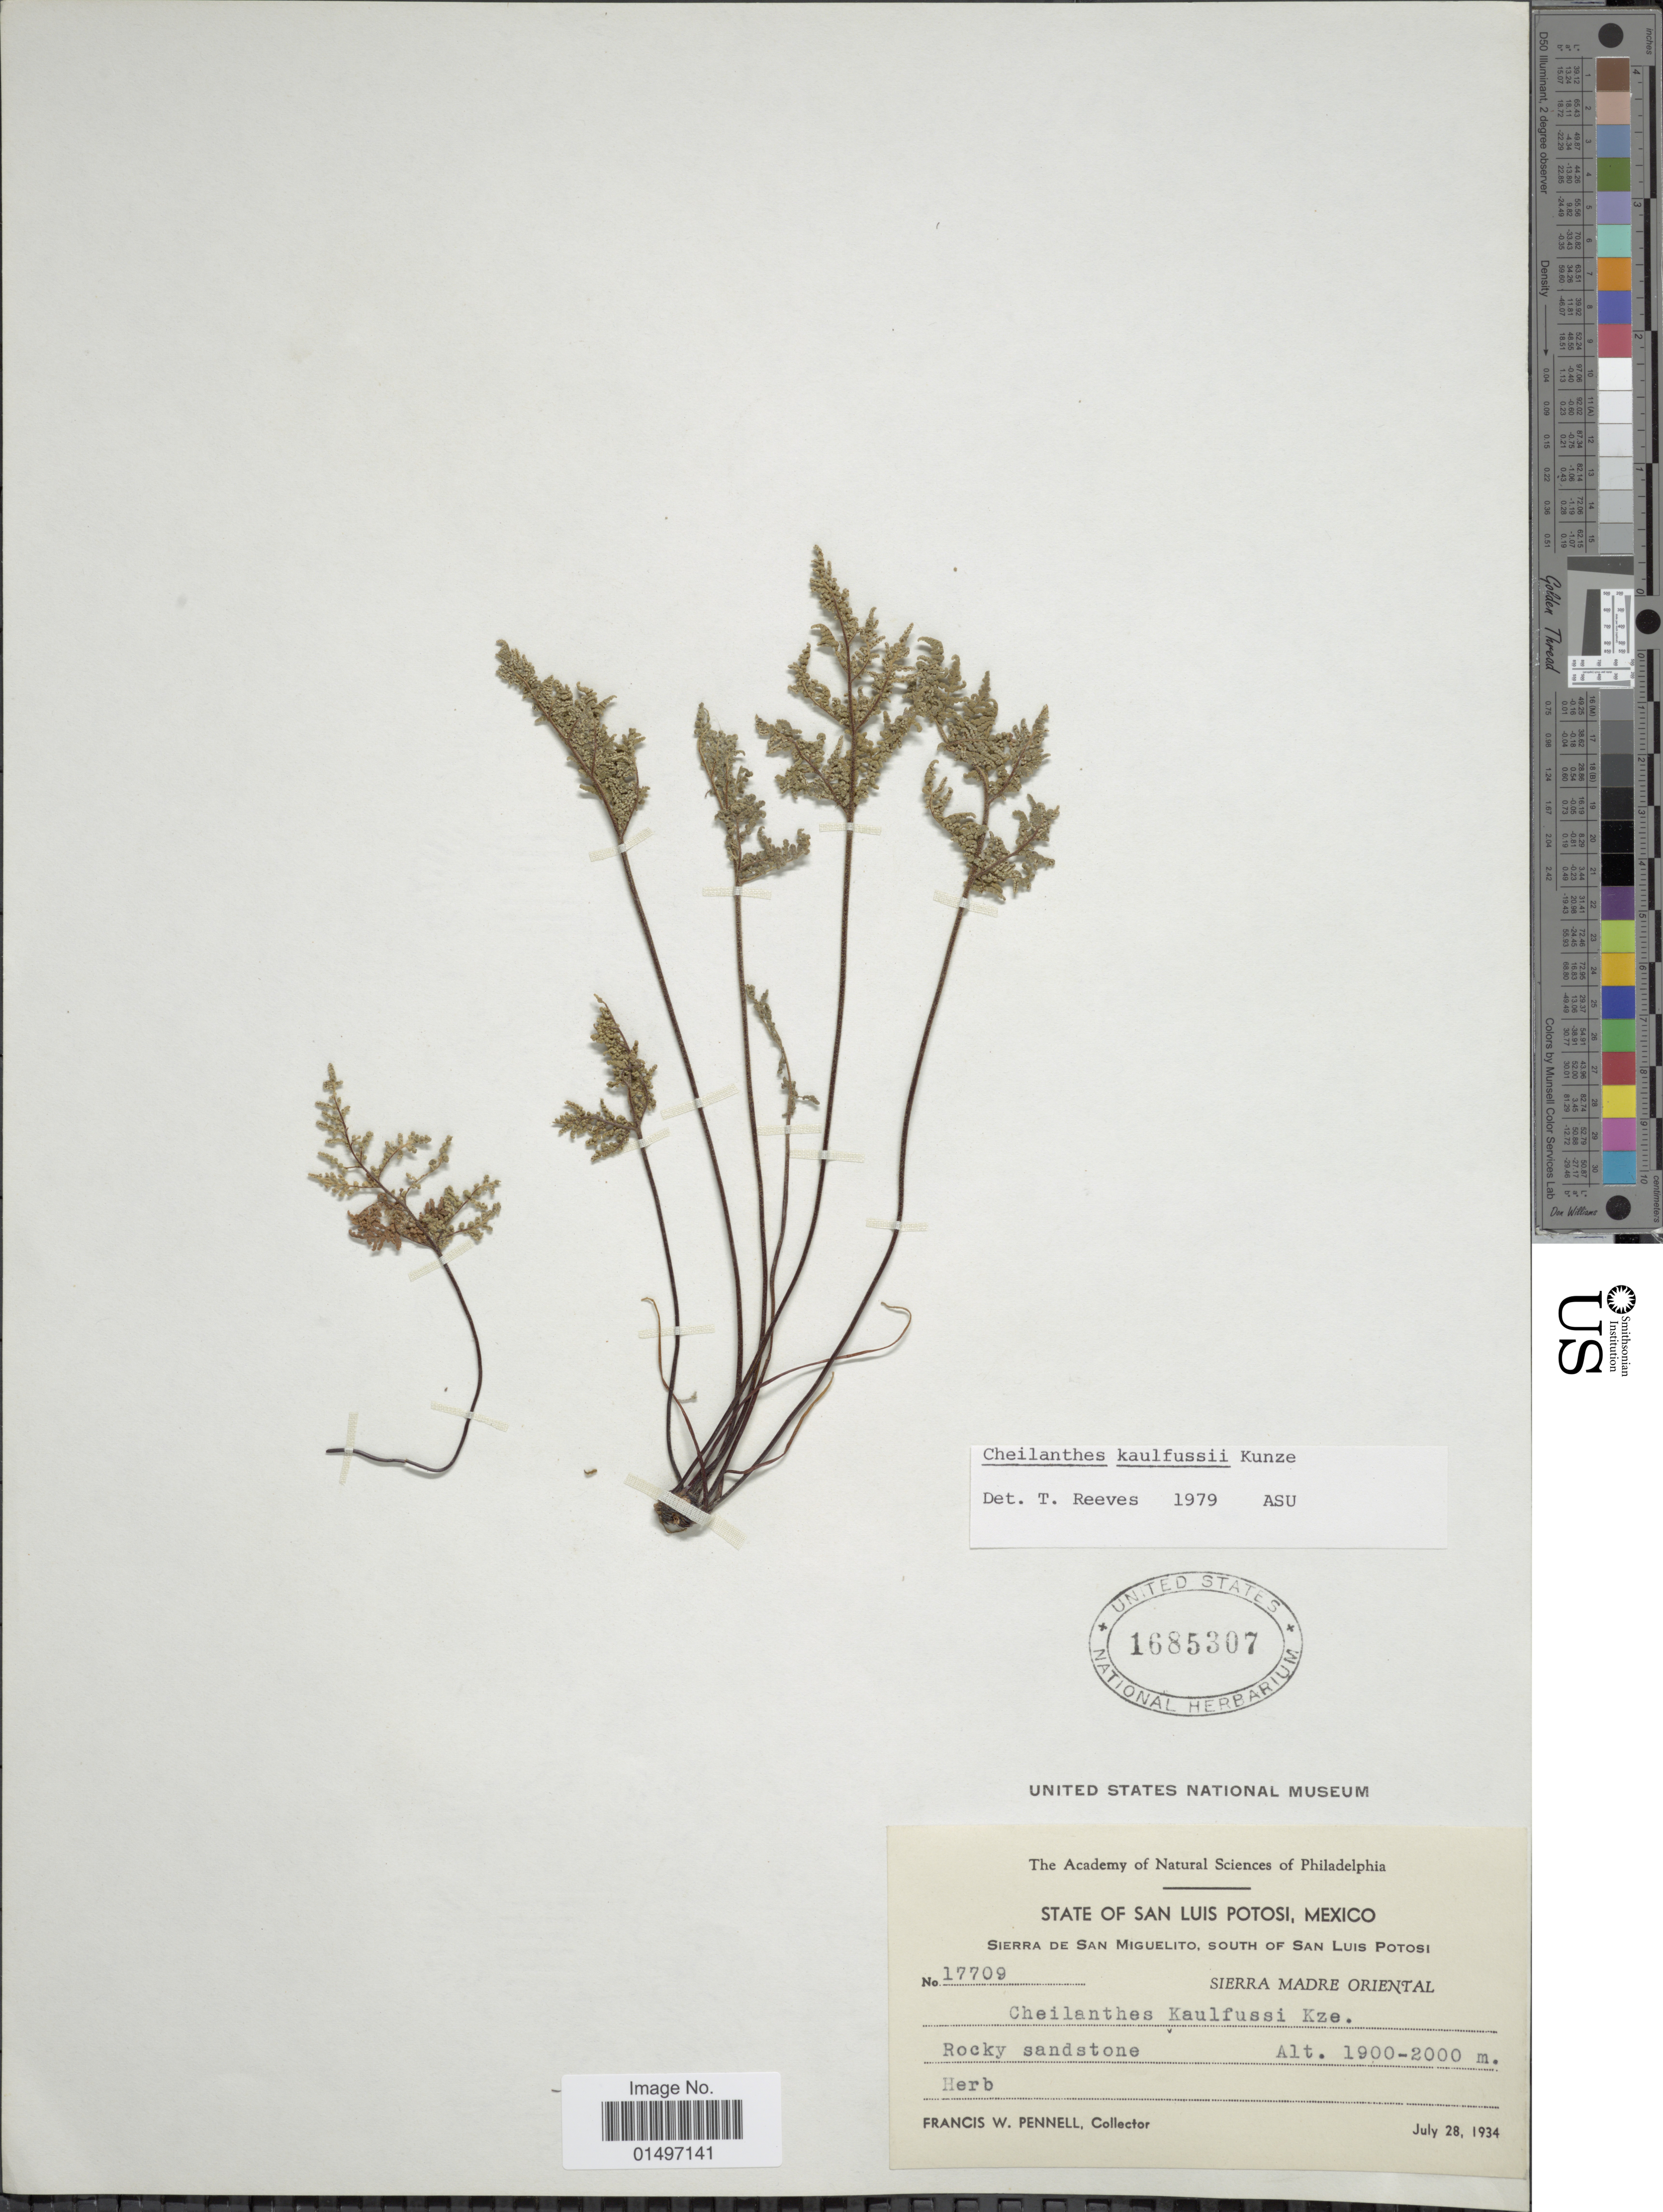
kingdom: Plantae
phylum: Tracheophyta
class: Polypodiopsida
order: Polypodiales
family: Pteridaceae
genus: Gaga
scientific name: Gaga kaulfussii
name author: (Kunze) Fay W. Li & Windham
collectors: F. W. Pennell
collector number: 17709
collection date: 1934-07-28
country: Mexico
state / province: San Luis Potosí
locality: Mexico, Sierra de San Miquelito, South of San Luis Potosi, Sierra Madre Oriental.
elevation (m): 1900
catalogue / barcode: US 1685307